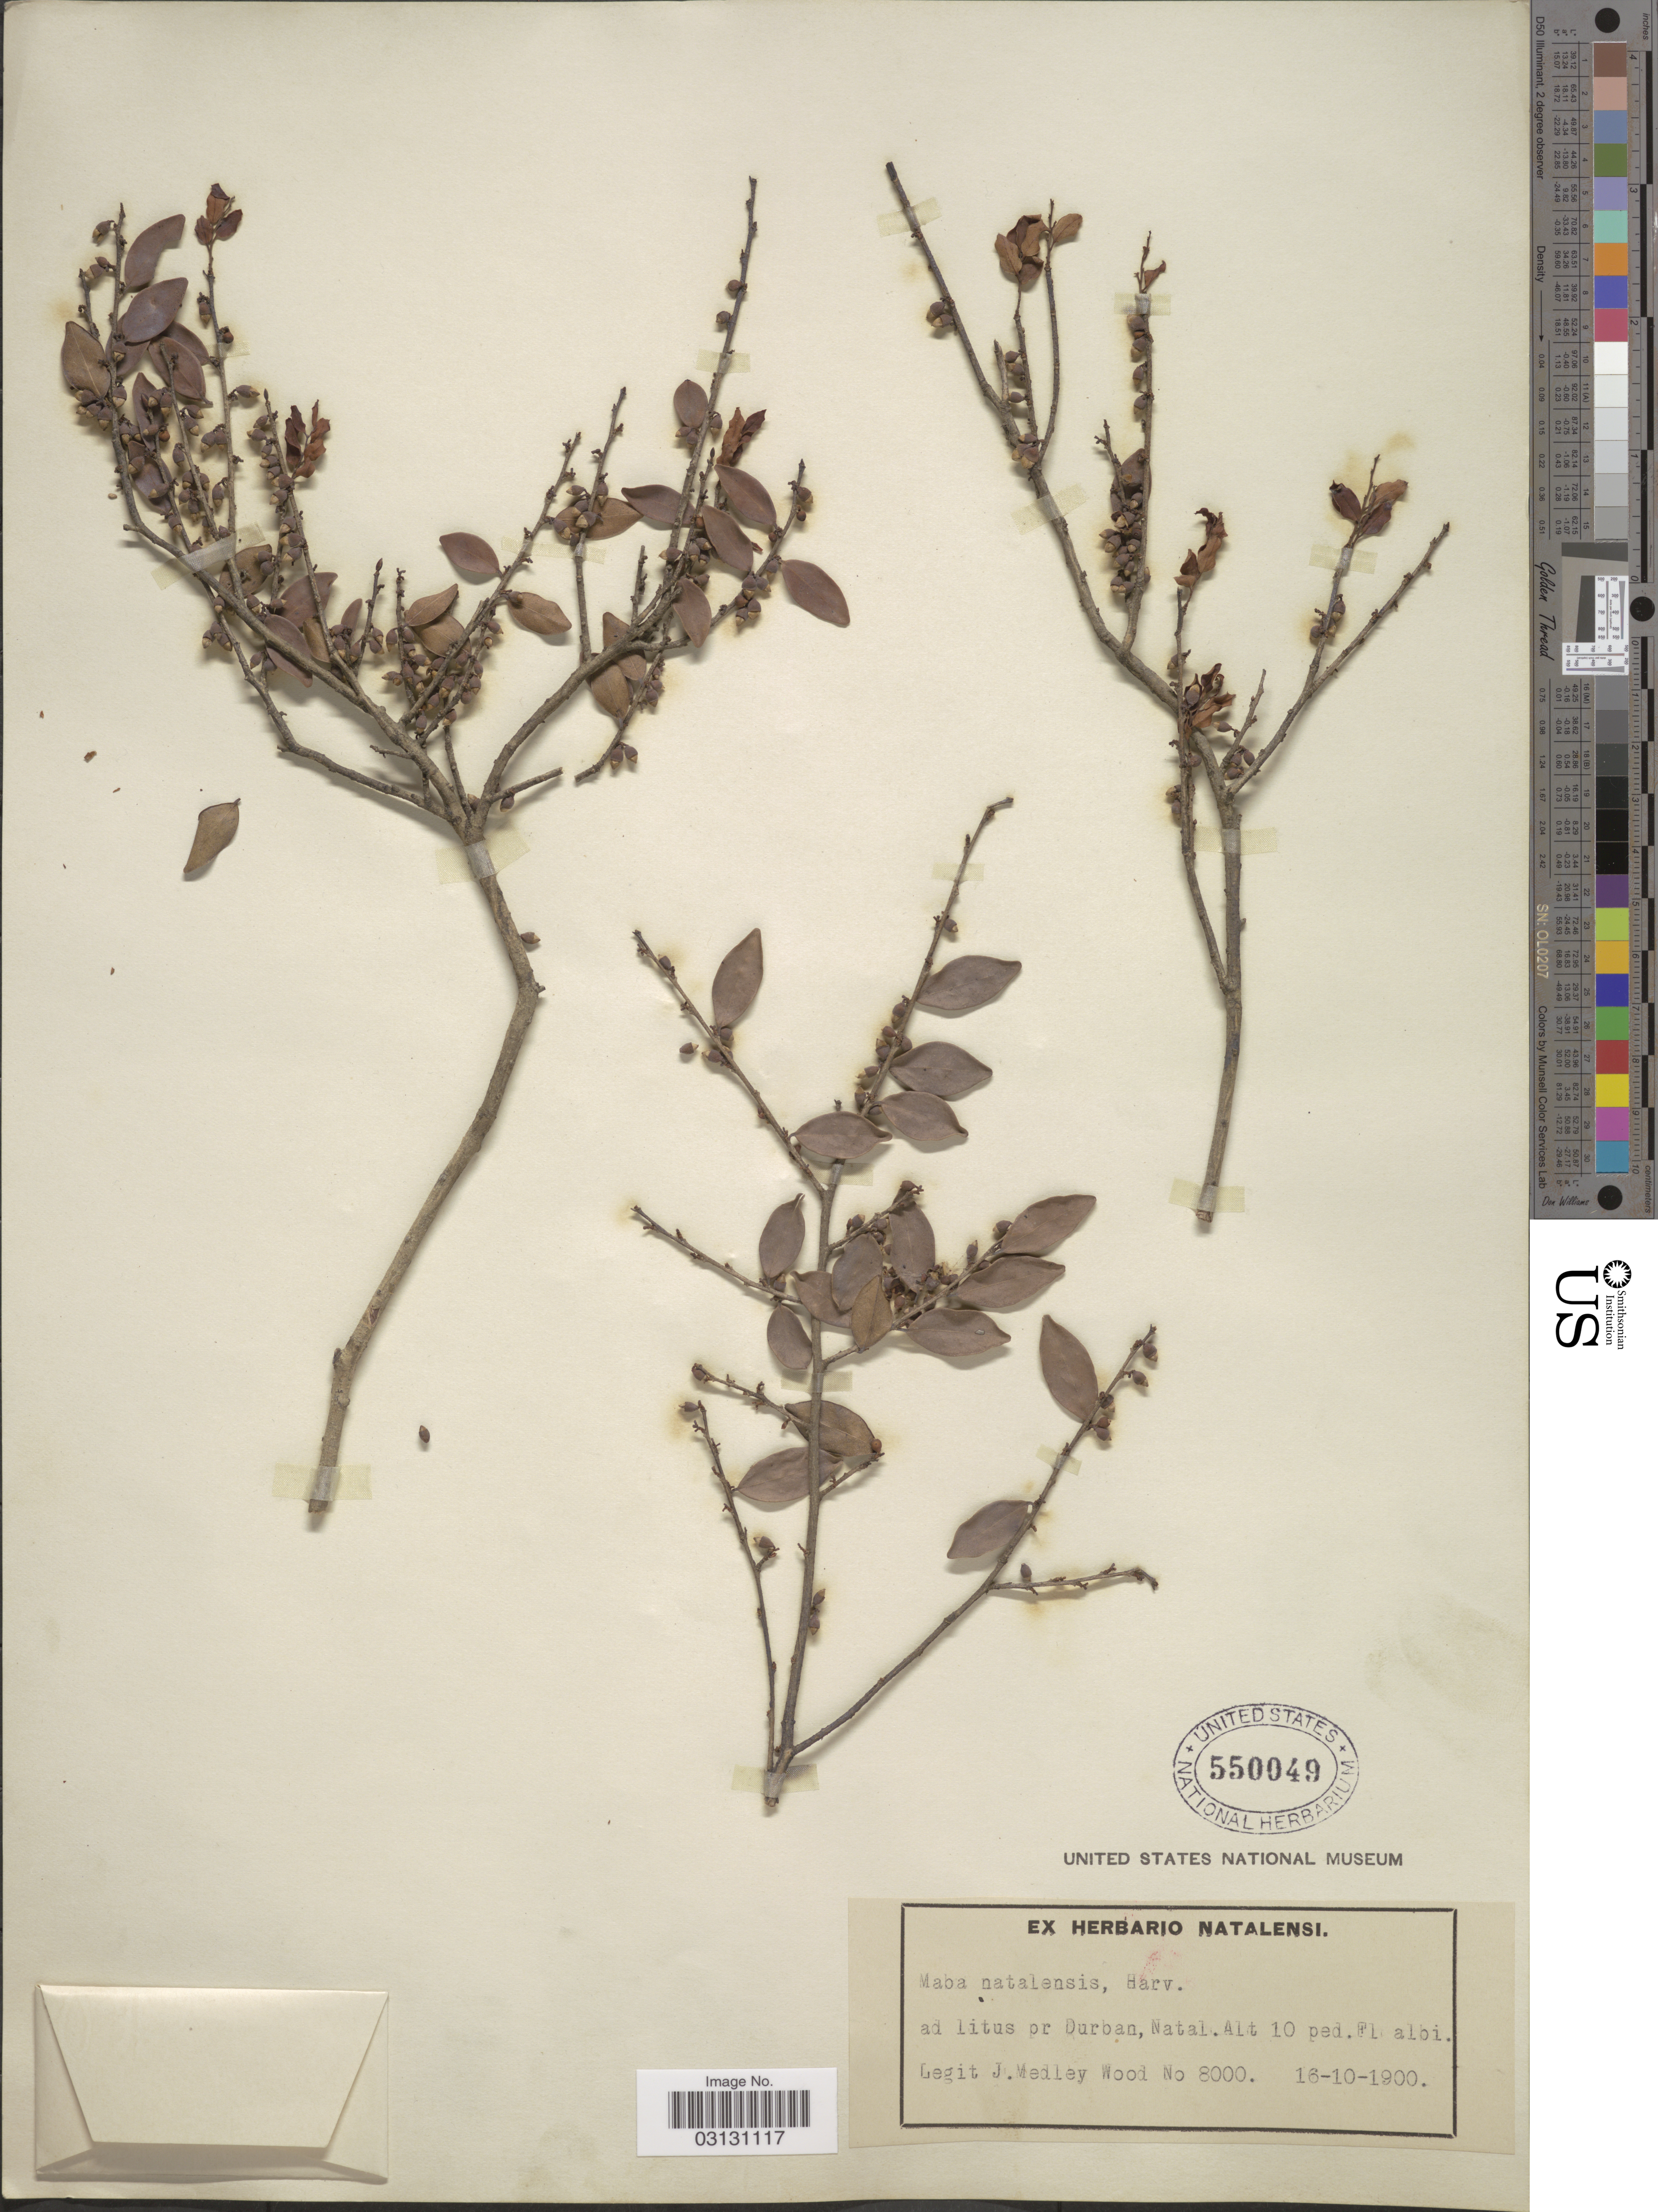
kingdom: Plantae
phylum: Tracheophyta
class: Magnoliopsida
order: Ericales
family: Ebenaceae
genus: Diospyros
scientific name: Diospyros natalensis subsp. natalensis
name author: (Harv.) Brenan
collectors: J. Medley Wood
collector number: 8000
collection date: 1900-10-16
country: South Africa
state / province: KwaZulu-Natal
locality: Ad litus pr Durban, Natal.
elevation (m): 3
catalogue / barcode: US 550049